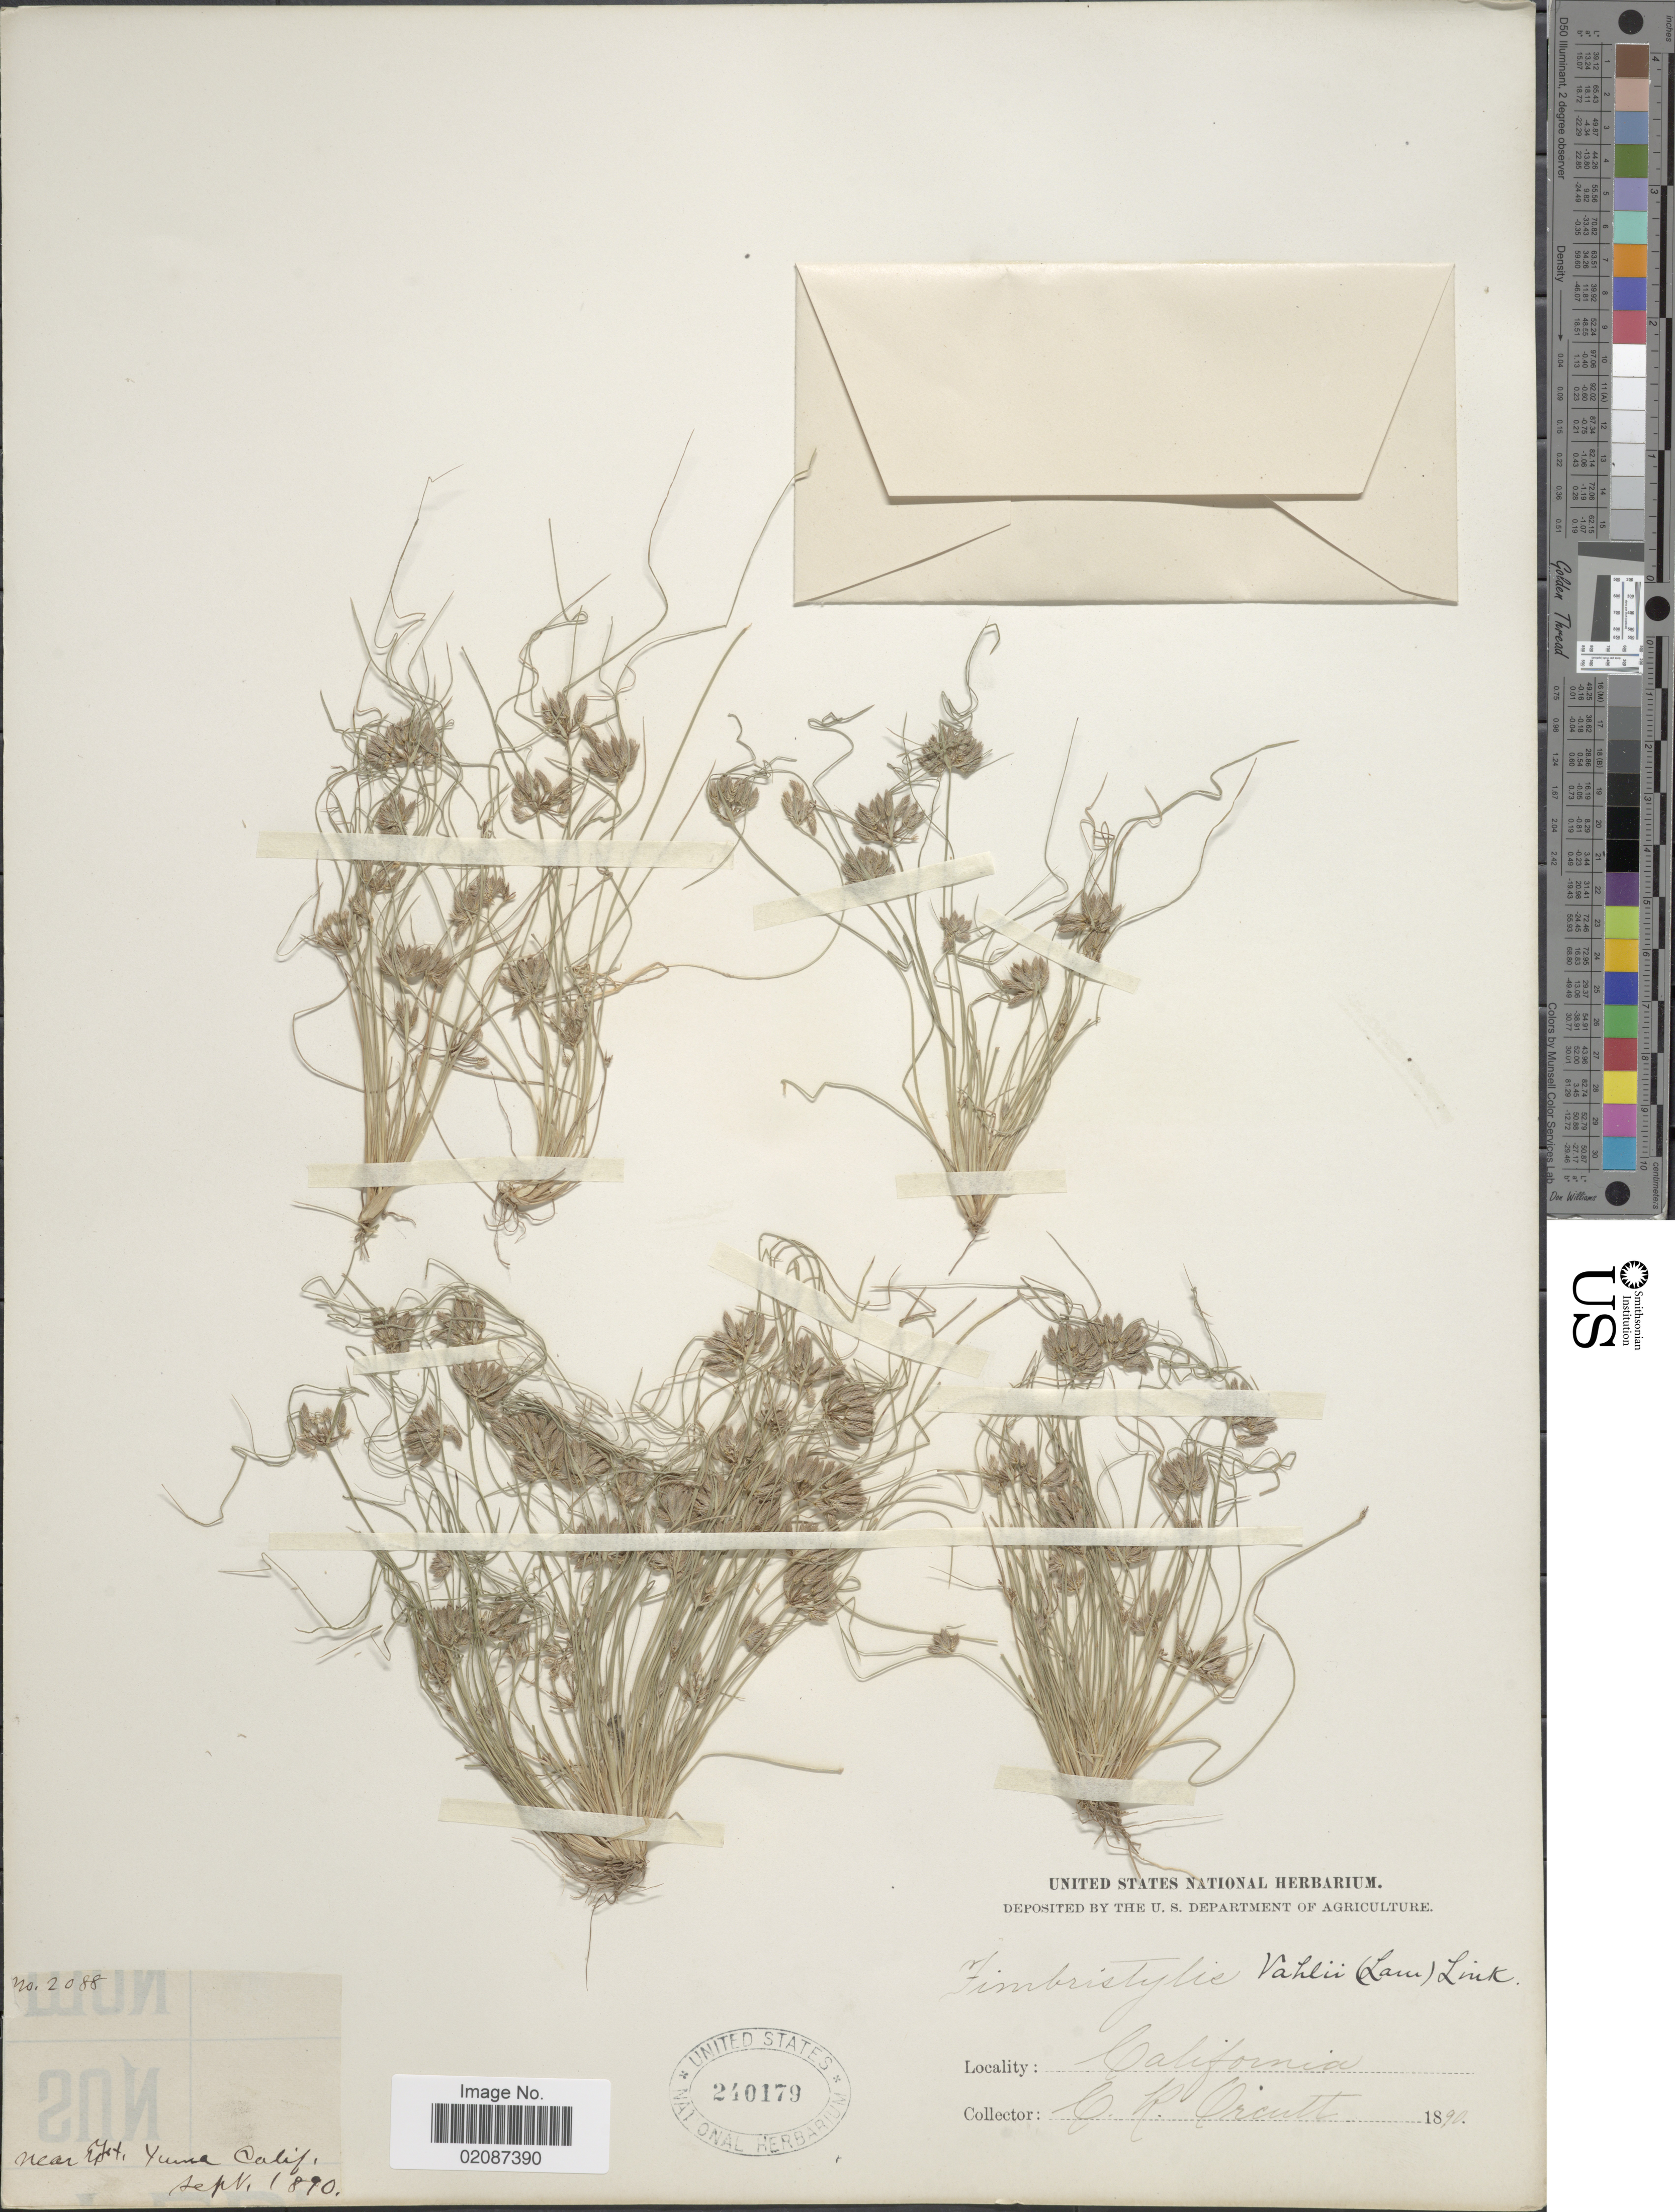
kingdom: Plantae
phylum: Tracheophyta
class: Liliopsida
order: Poales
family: Cyperaceae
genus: Fimbristylis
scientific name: Fimbristylis vahlii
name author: (Lam.) Link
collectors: C. R. Orcutt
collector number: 208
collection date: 1890-09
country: United States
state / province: California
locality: Near Ft. Yuma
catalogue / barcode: US 240176